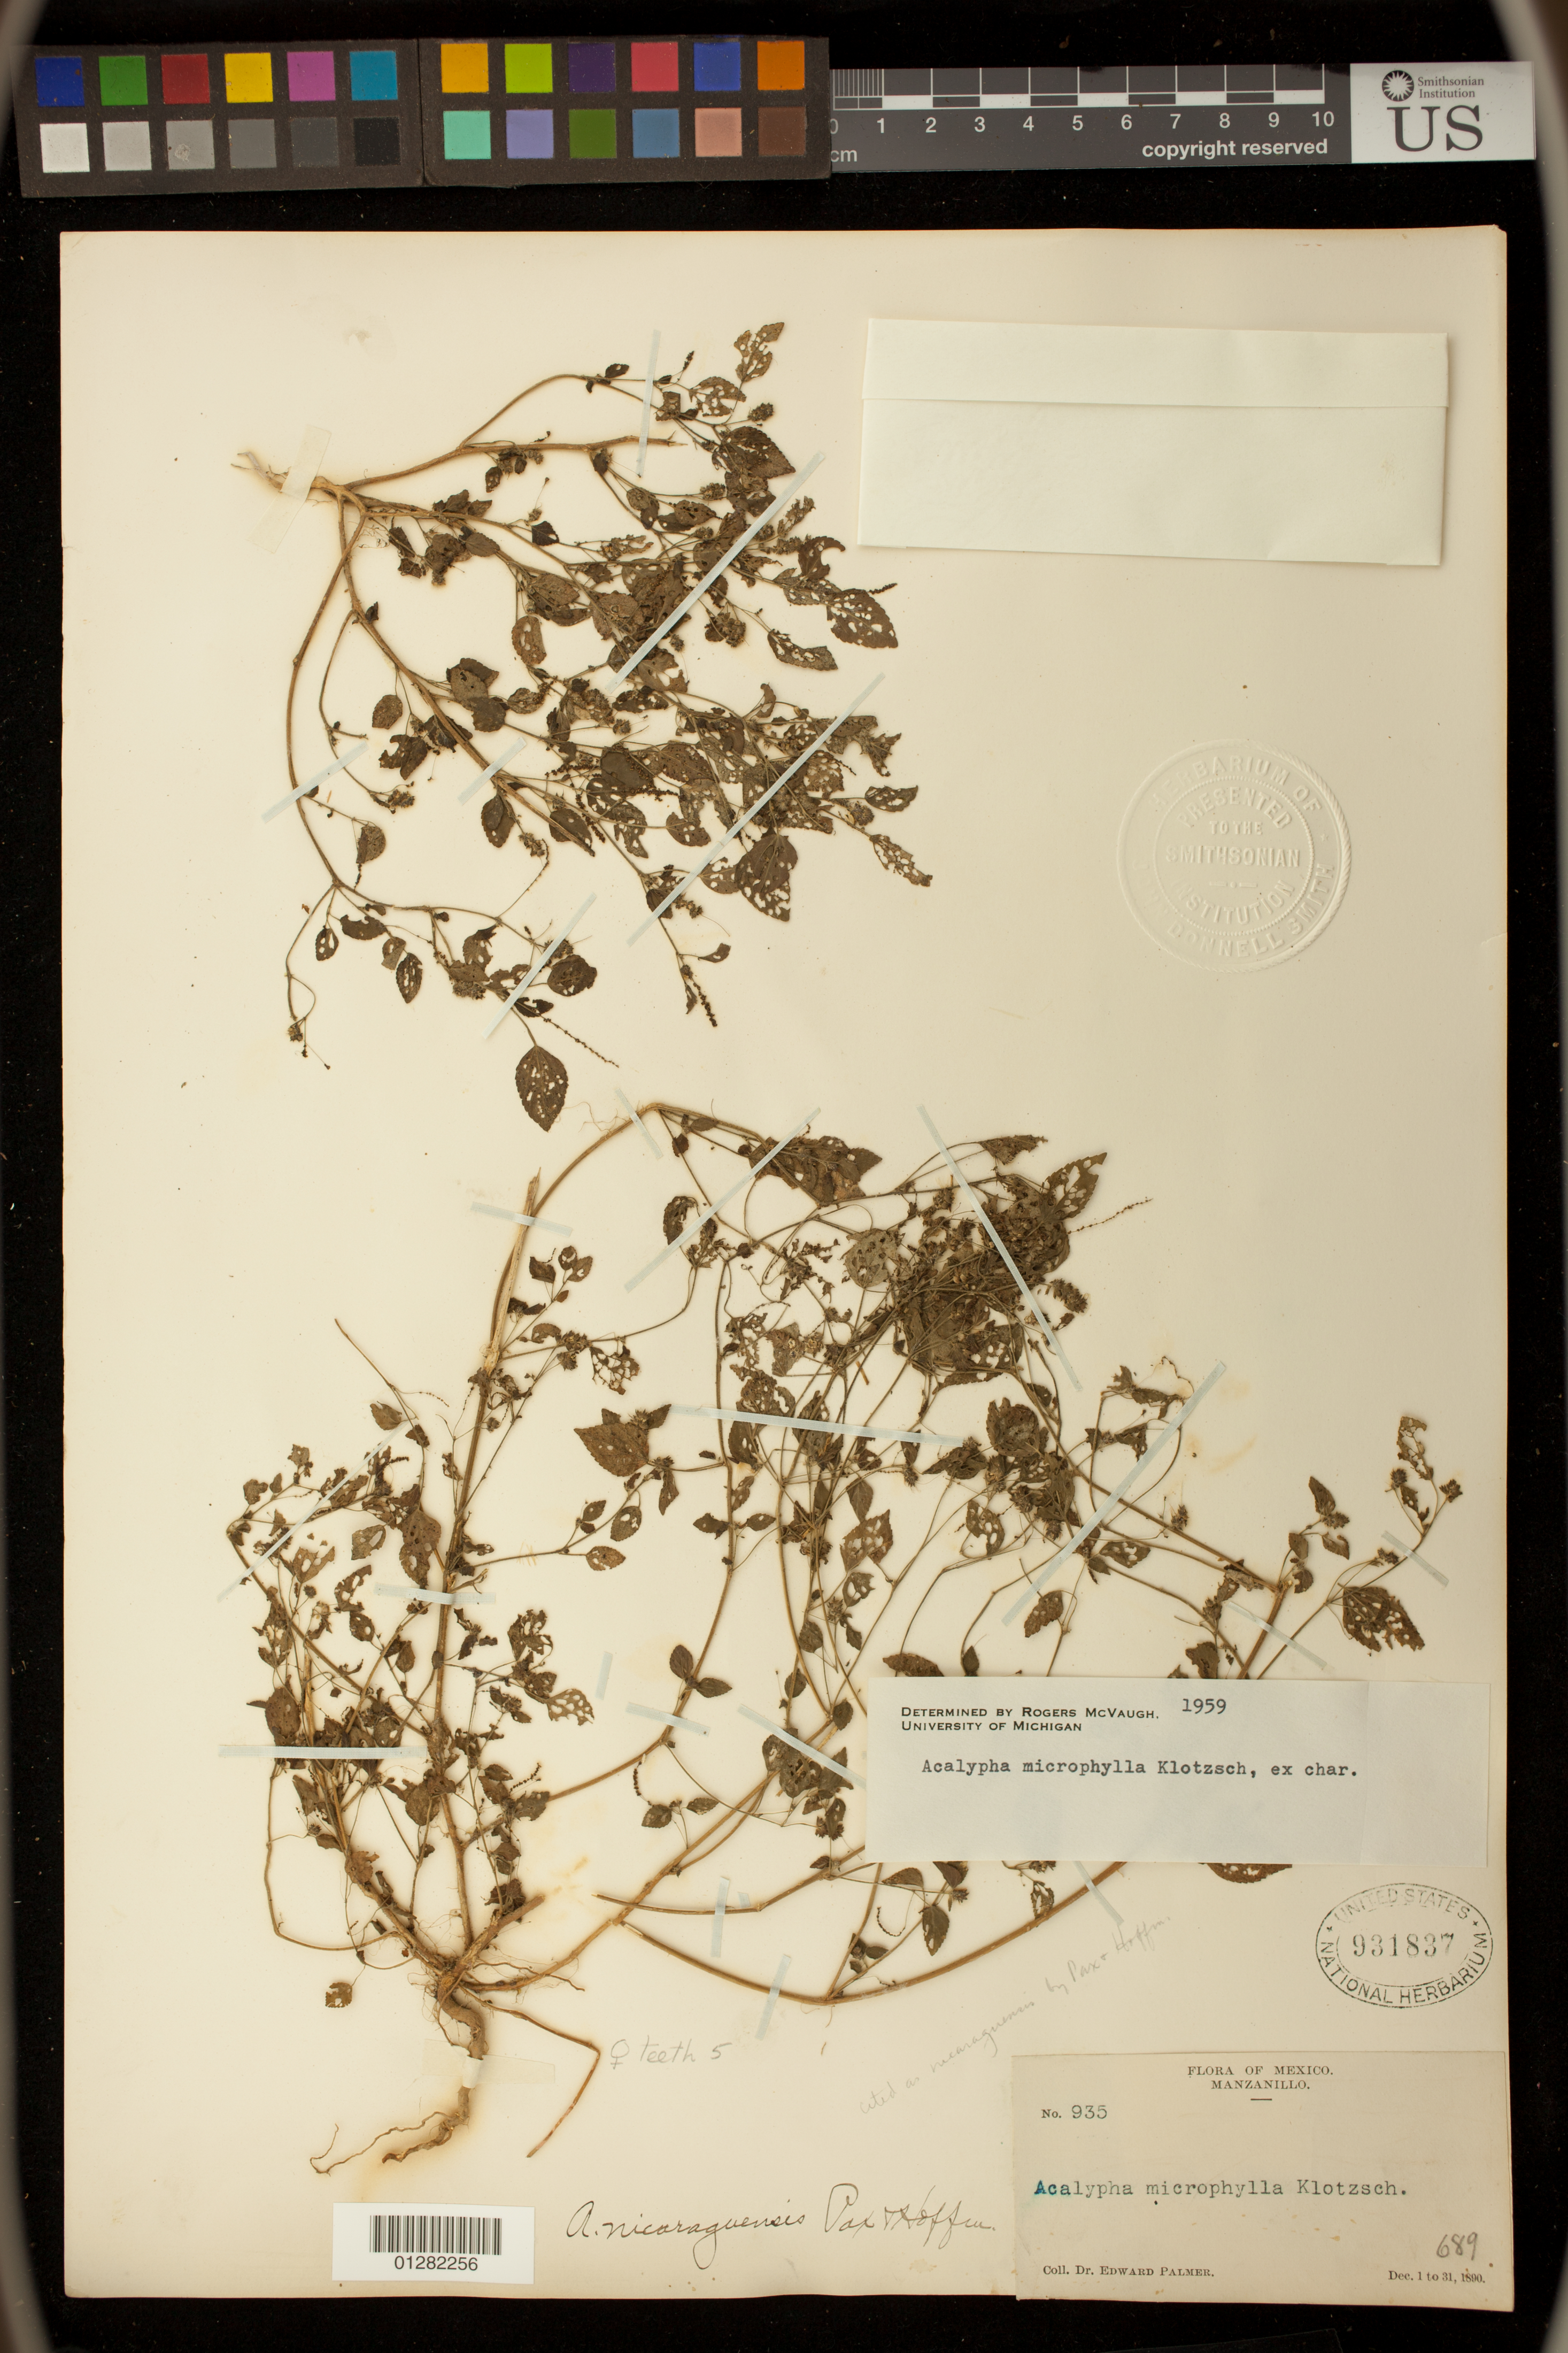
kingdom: Plantae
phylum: Tracheophyta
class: Magnoliopsida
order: Malpighiales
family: Euphorbiaceae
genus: Acalypha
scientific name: Acalypha microphylla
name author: Klotzsch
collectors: J. J. Cooper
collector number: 935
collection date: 1890-12-01/1890-12-31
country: Mexico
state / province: Colima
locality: Manzanillo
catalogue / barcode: US 931837